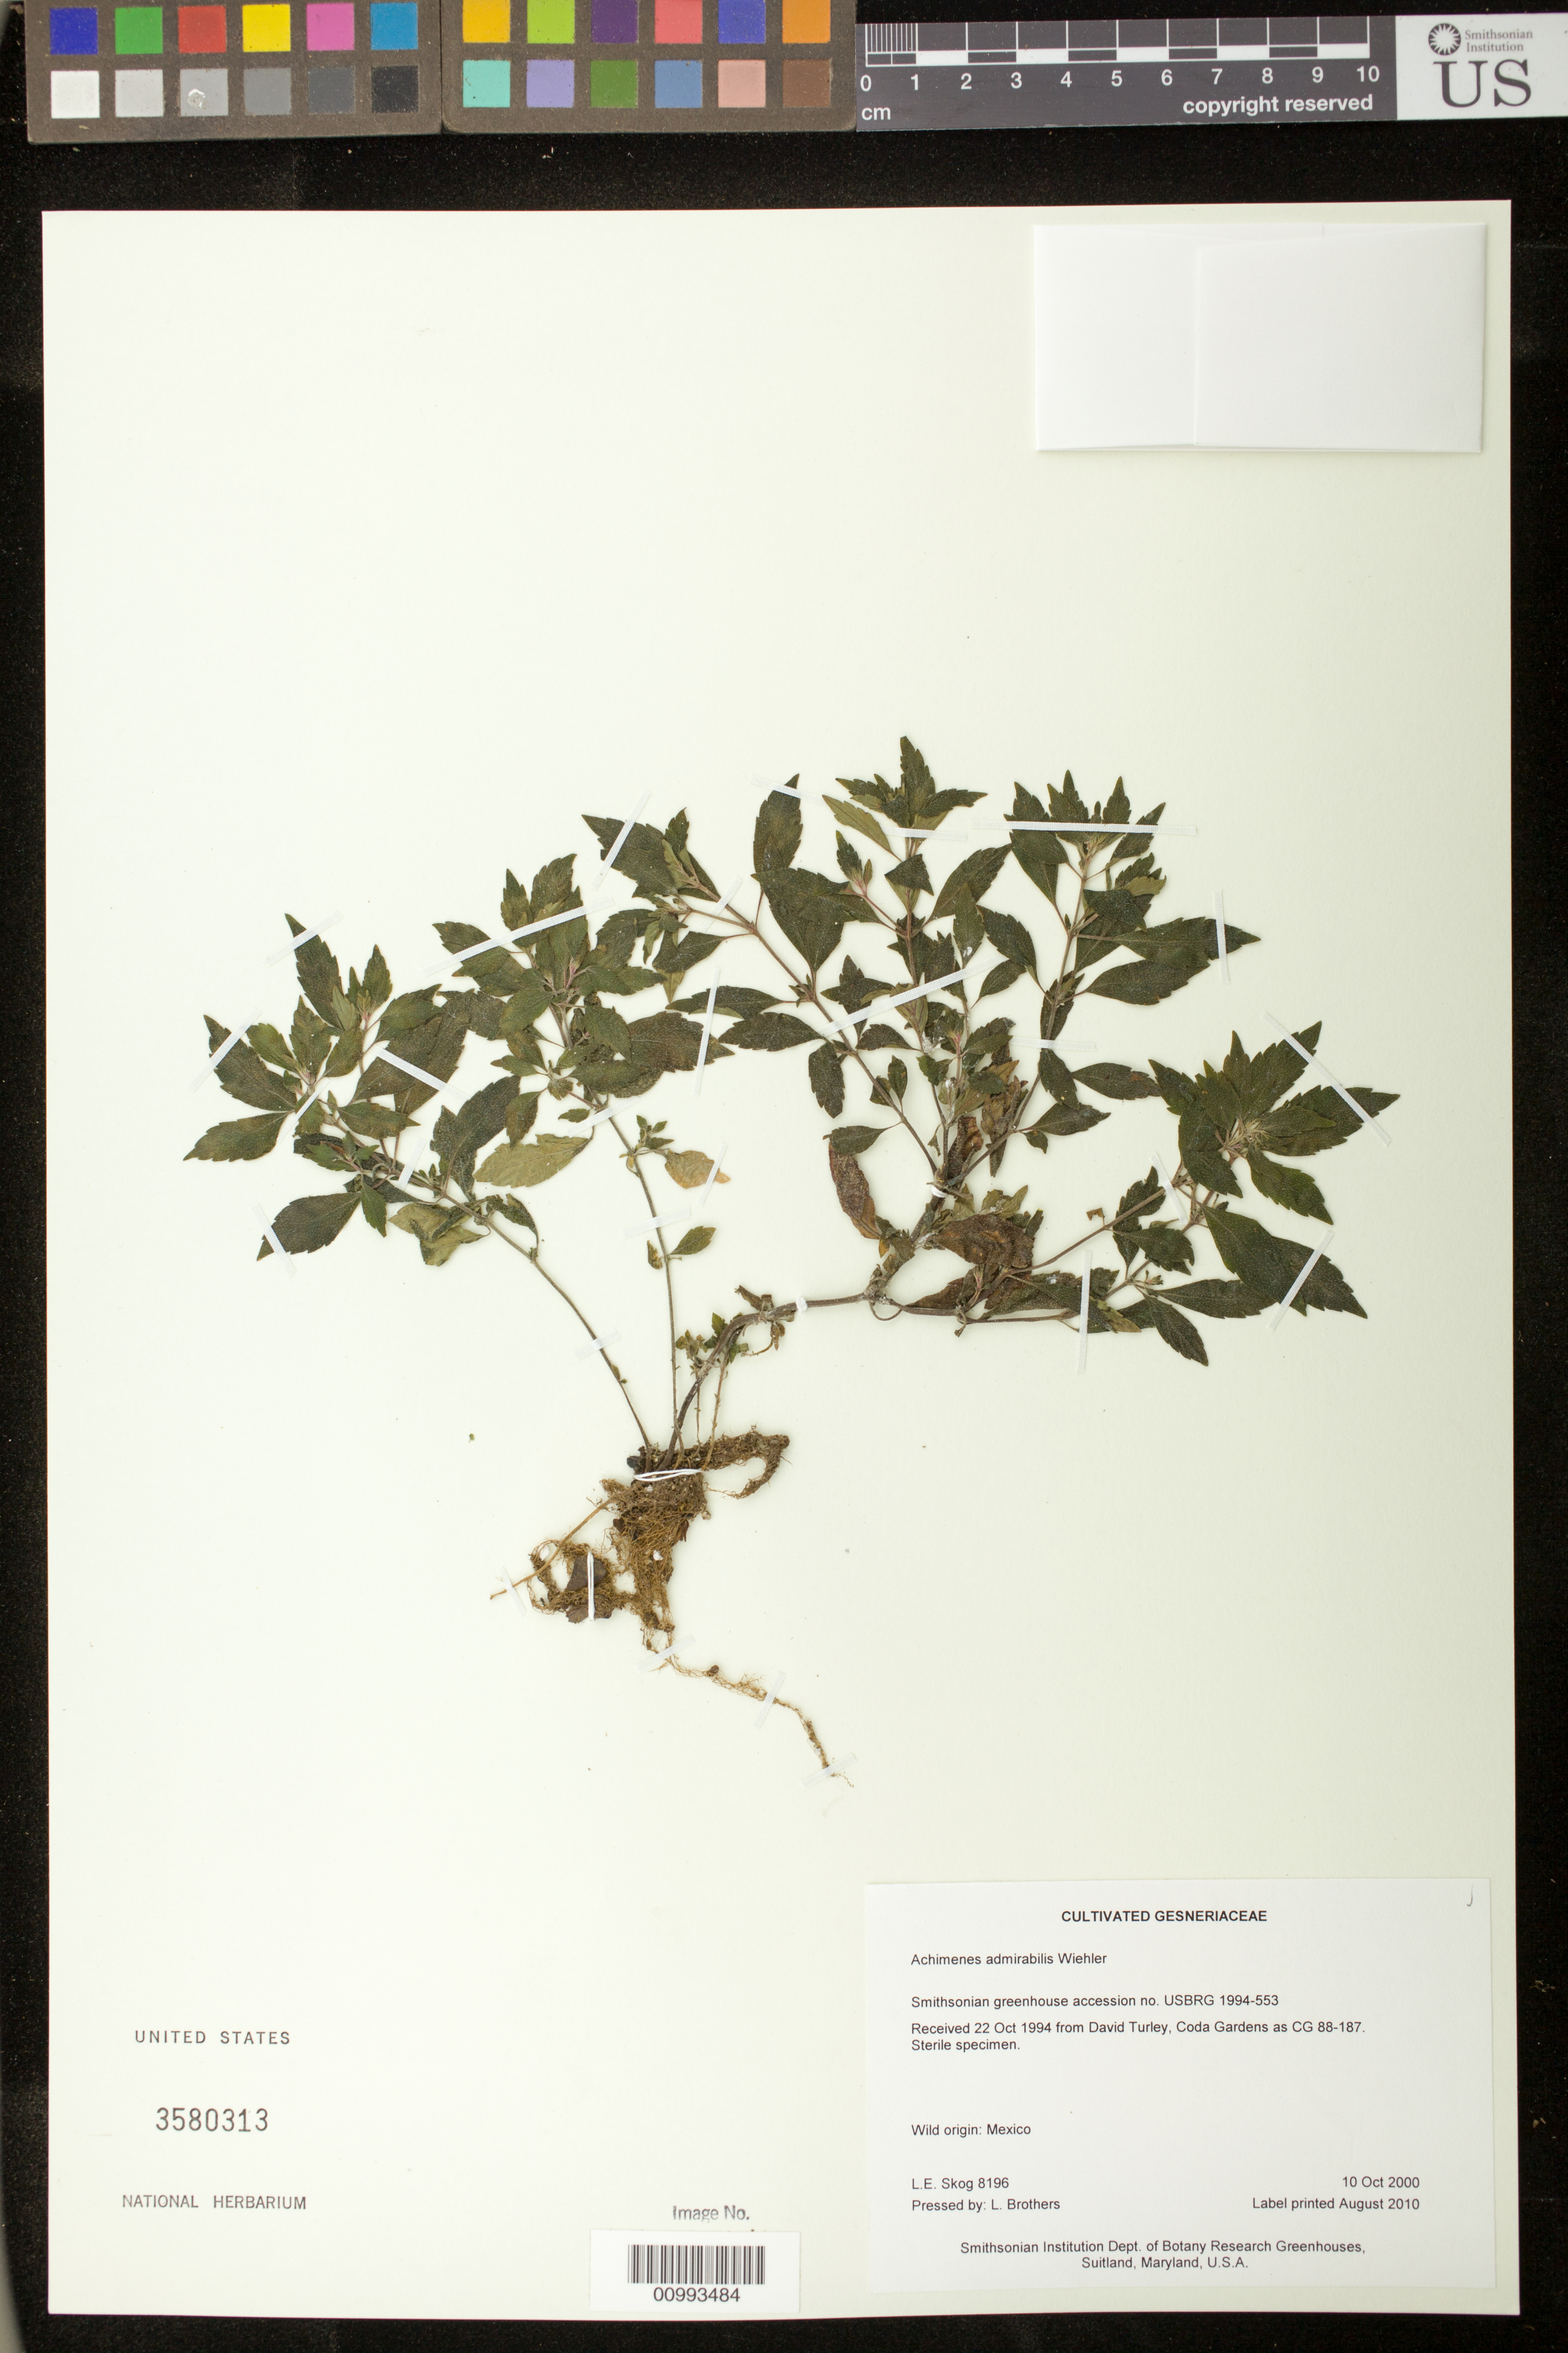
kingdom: Plantae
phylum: Tracheophyta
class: Magnoliopsida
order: Lamiales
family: Gesneriaceae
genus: Achimenes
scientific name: Achimenes admirabilis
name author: Wiehler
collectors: L. E. Skog & L. Brothers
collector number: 8196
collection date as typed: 10 Oct 2000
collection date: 2000-10-10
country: Mexico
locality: Smithsonian Institution Dept. of Botany Research Greenhouses, Suitland, Maryland, U.S.A.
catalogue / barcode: US 3580313